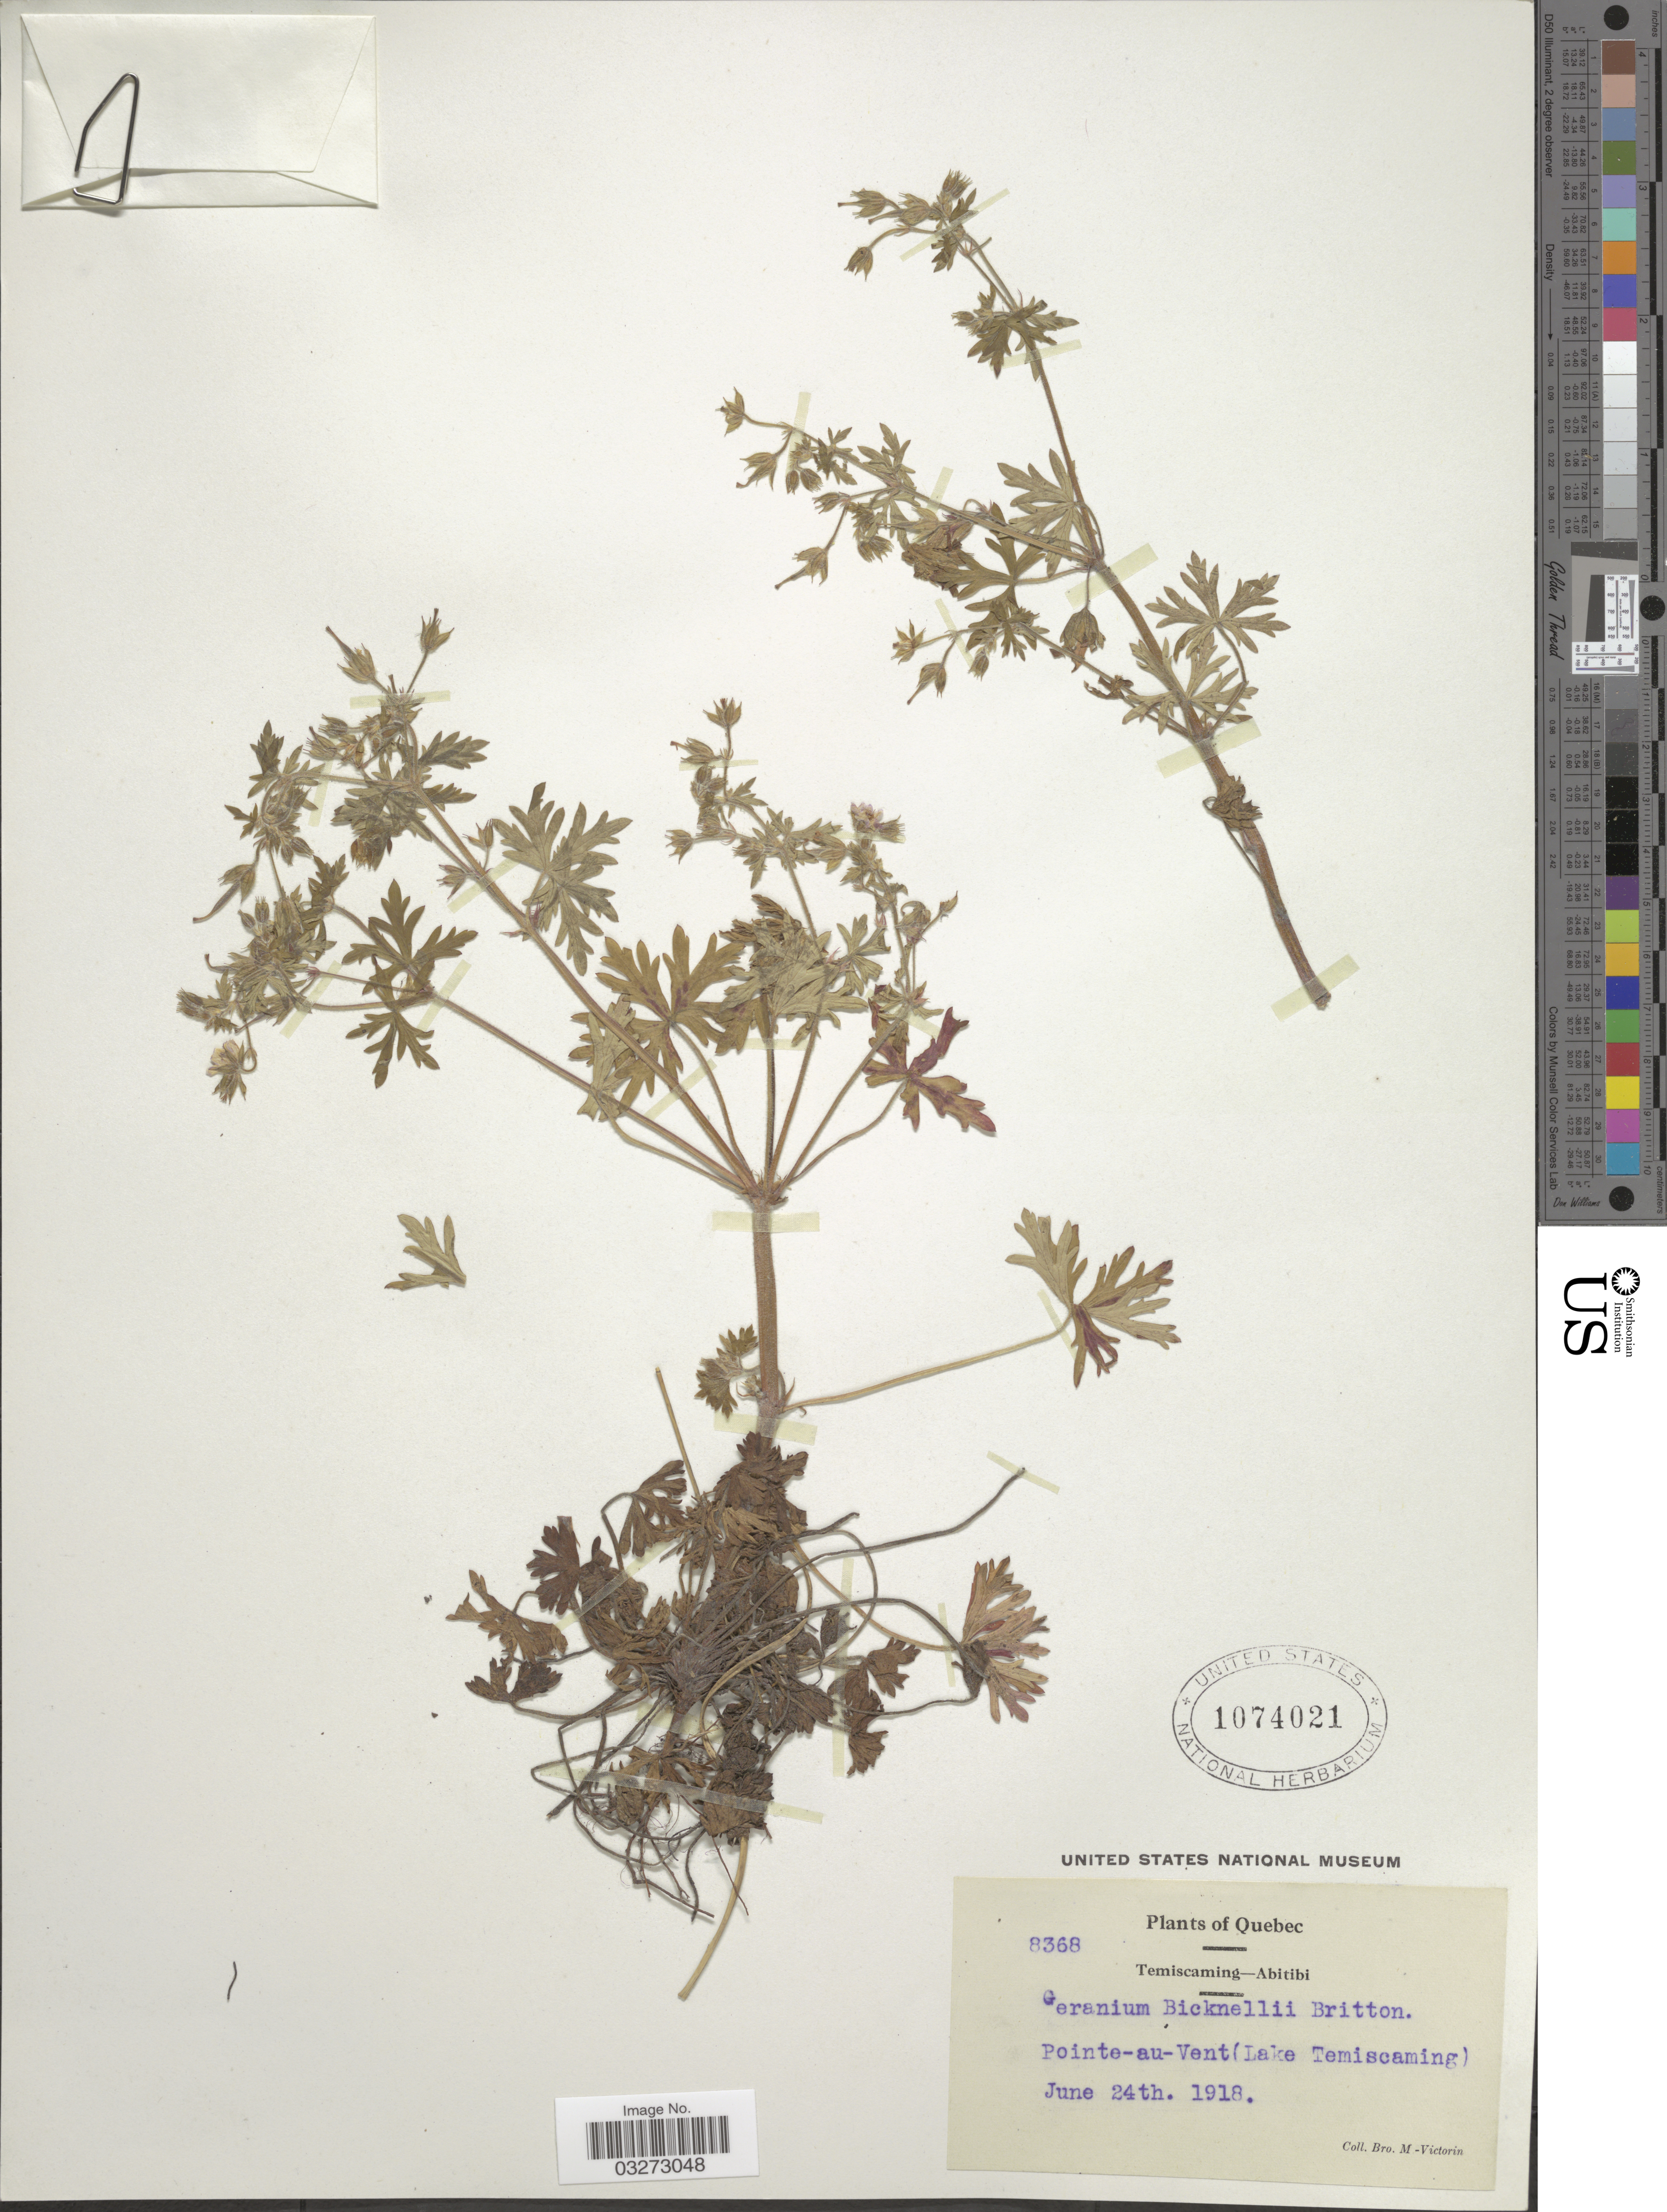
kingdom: Plantae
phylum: Tracheophyta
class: Magnoliopsida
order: Geraniales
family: Geraniaceae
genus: Geranium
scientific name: Geranium bicknellii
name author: Britton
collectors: Fr. Marie-Victorin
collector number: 8368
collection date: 1918-06-24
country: Canada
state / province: Quebec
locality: Temiscaming-Abitibi, Pointe-au-Vent (Lake Temiscaming).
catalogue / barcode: US 1074021